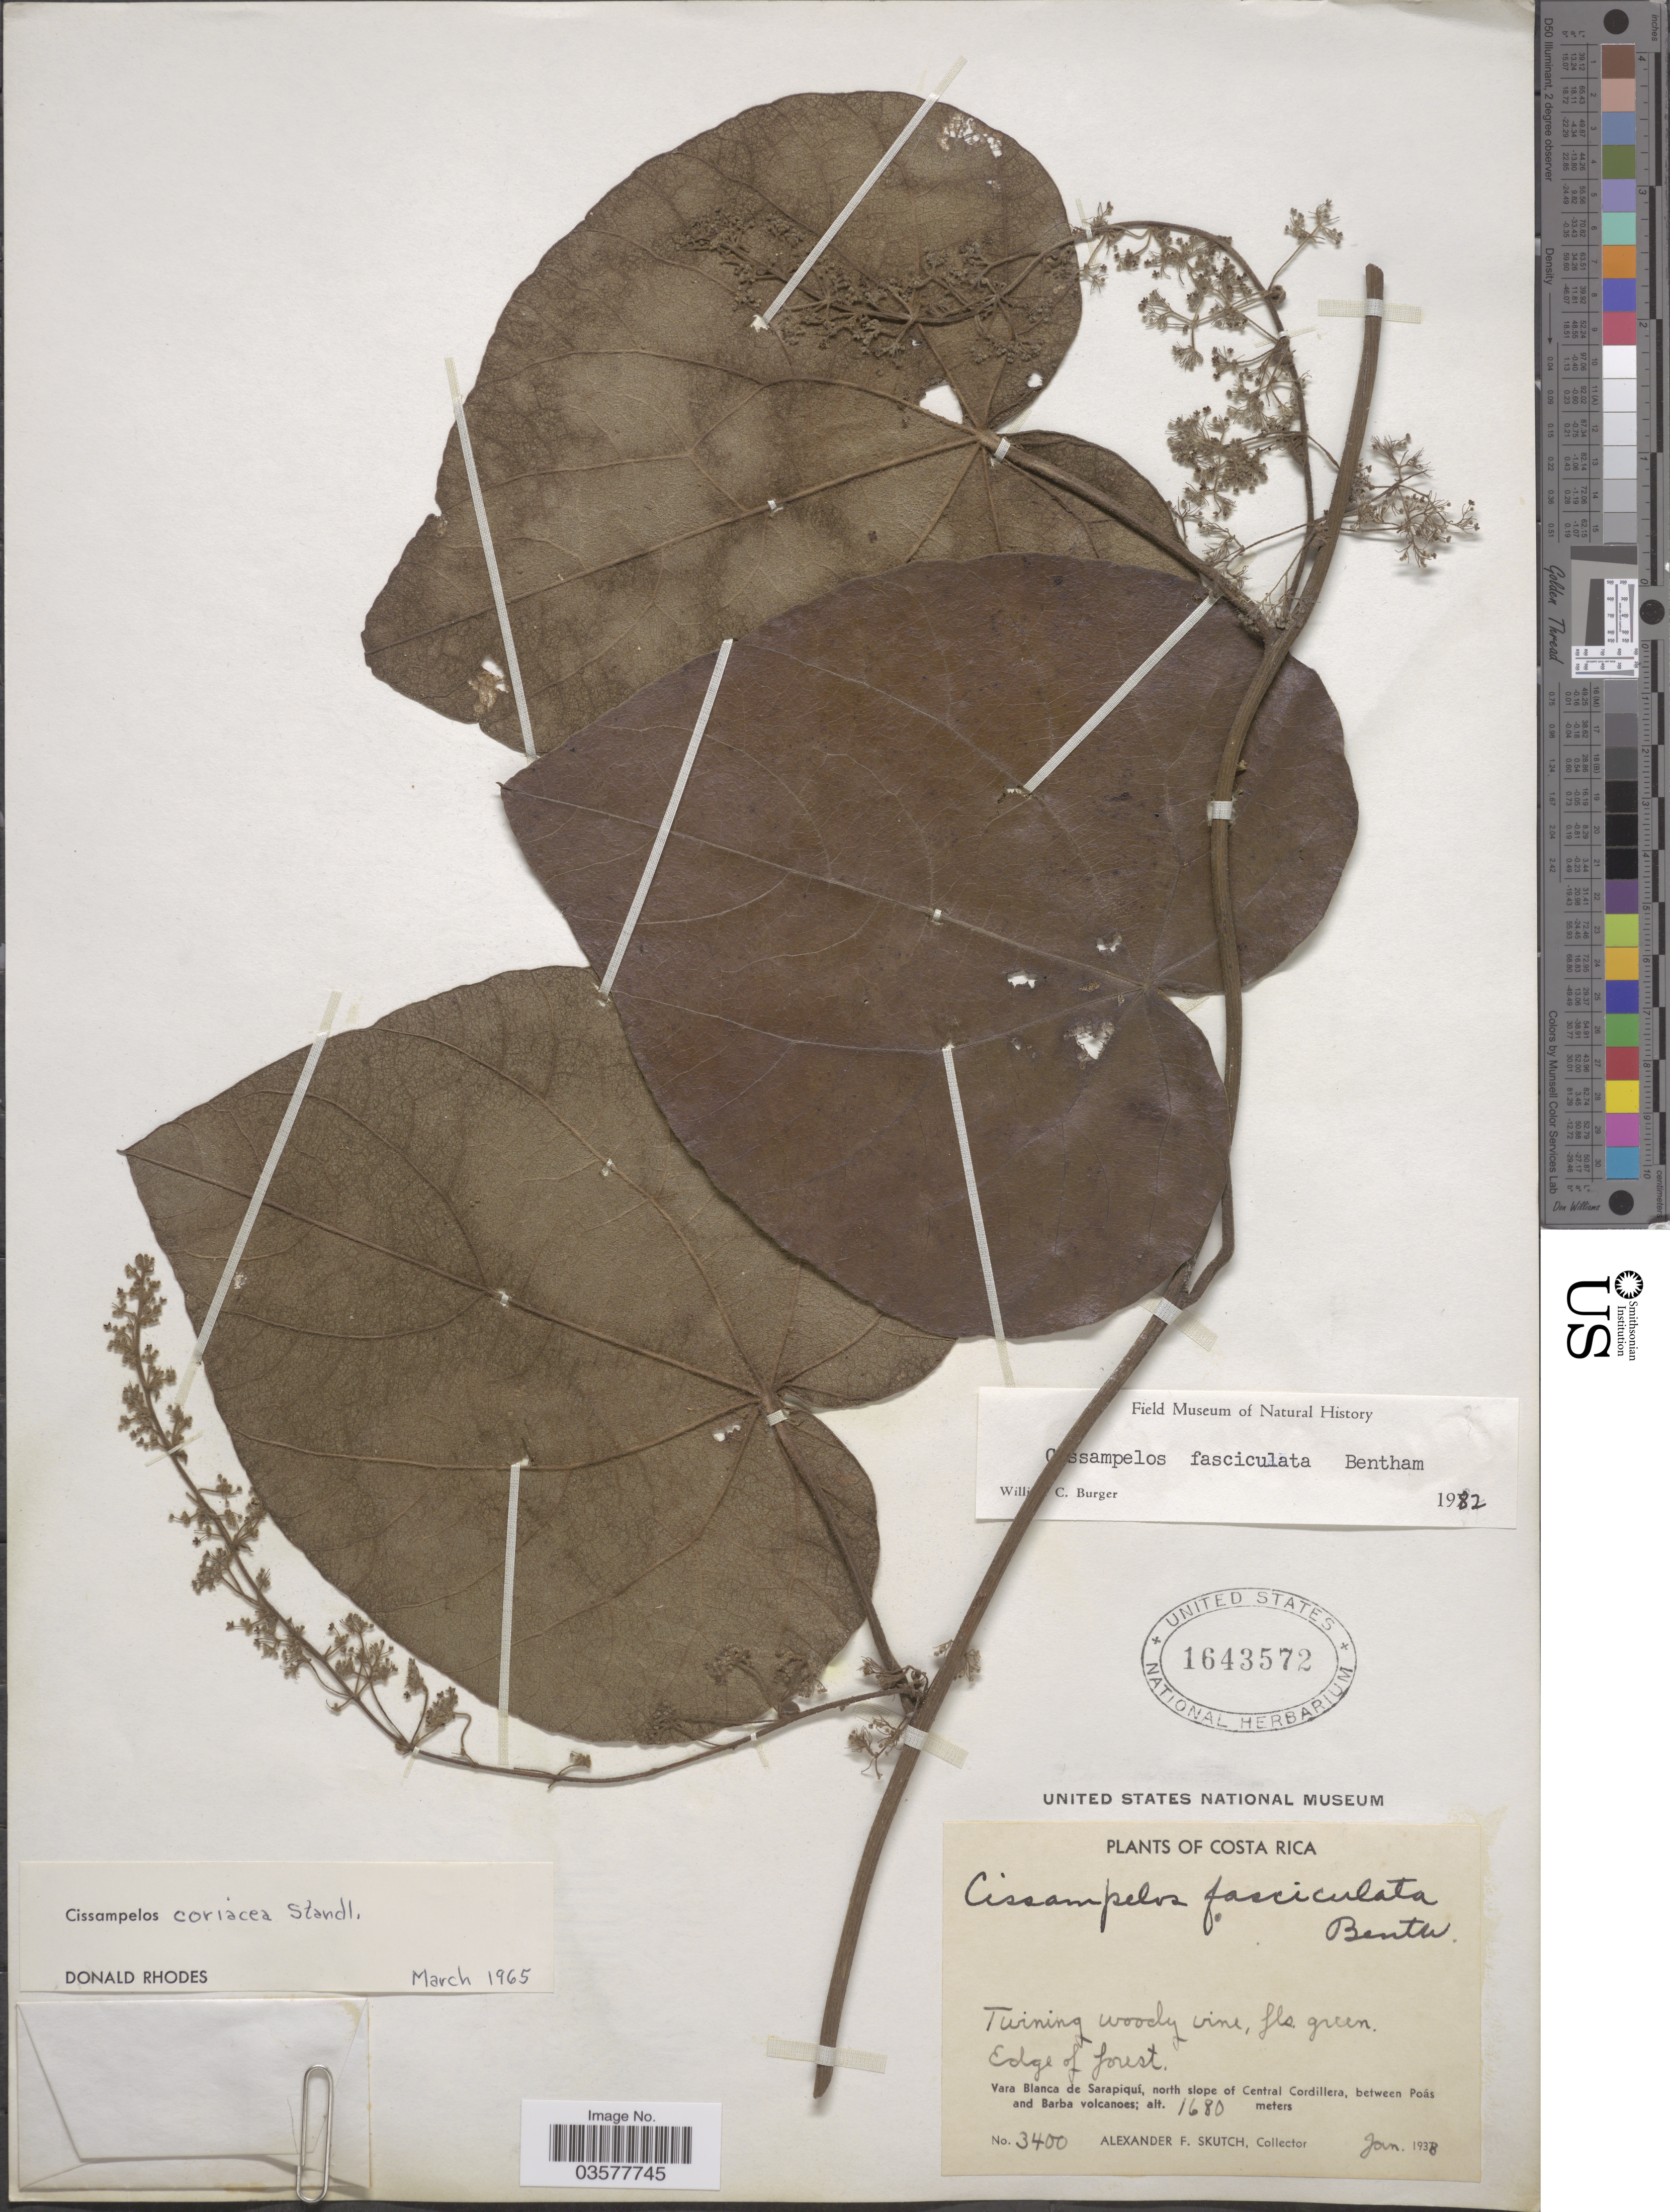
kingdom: Plantae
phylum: Tracheophyta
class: Magnoliopsida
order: Ranunculales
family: Menispermaceae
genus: Cissampelos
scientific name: Cissampelos fasciculata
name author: Benth.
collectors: A. F. Skutch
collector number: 3400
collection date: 1938-01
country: Costa Rica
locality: Edge of forest. Vara Blanca de Sarapiquí, north slope of Central Cordillera, between Poás and Barba volcanoes.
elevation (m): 1680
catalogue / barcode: US 1643572